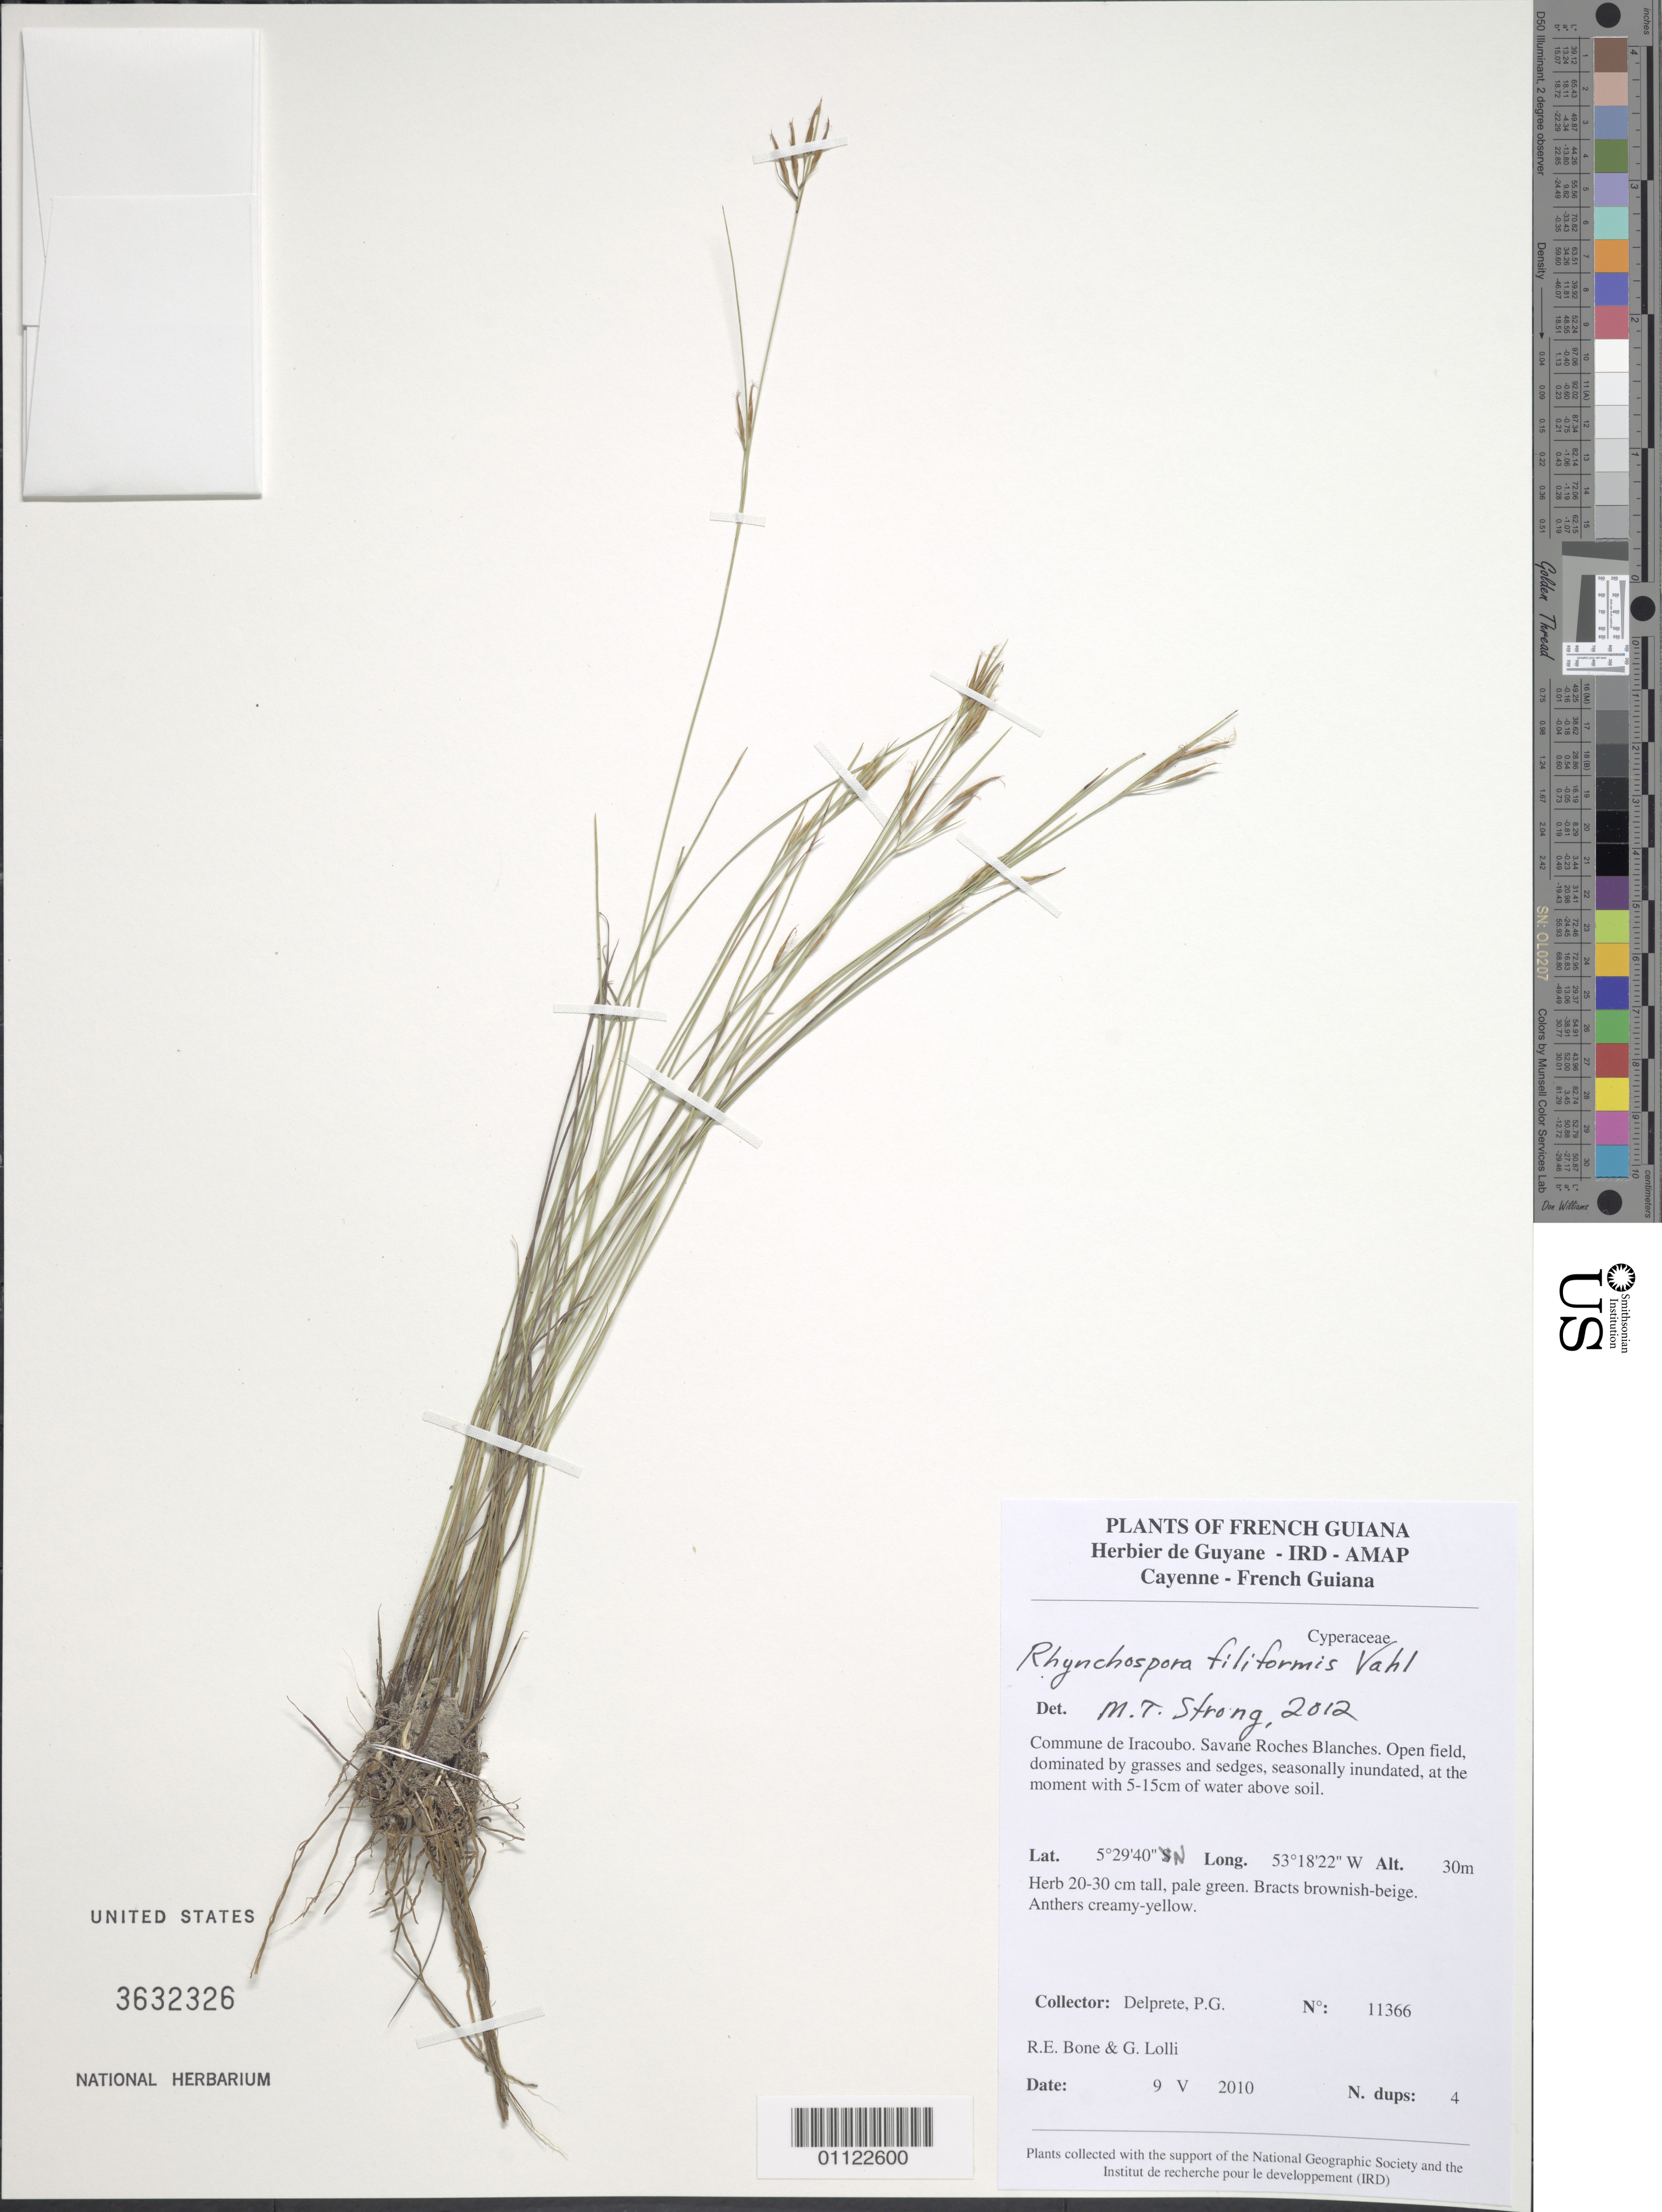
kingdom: Plantae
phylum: Tracheophyta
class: Liliopsida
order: Poales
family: Cyperaceae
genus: Rhynchospora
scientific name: Rhynchospora filiformis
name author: Vahl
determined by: Strong, M. T., (US), Smithsonian Institution - National Museum of Natural History (UNITED STATES)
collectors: P. G. Delprete, R. Bone & G. Lolli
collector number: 11366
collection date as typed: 9-May-10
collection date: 1910-05-09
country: French Guiana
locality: Commune de Iracoubo. Savane Roches Blanches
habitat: Open field, dominated by grasses and sedges, seasonally inundated, at the moment with 5-15cm of water above soil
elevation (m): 30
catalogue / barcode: US 3632326